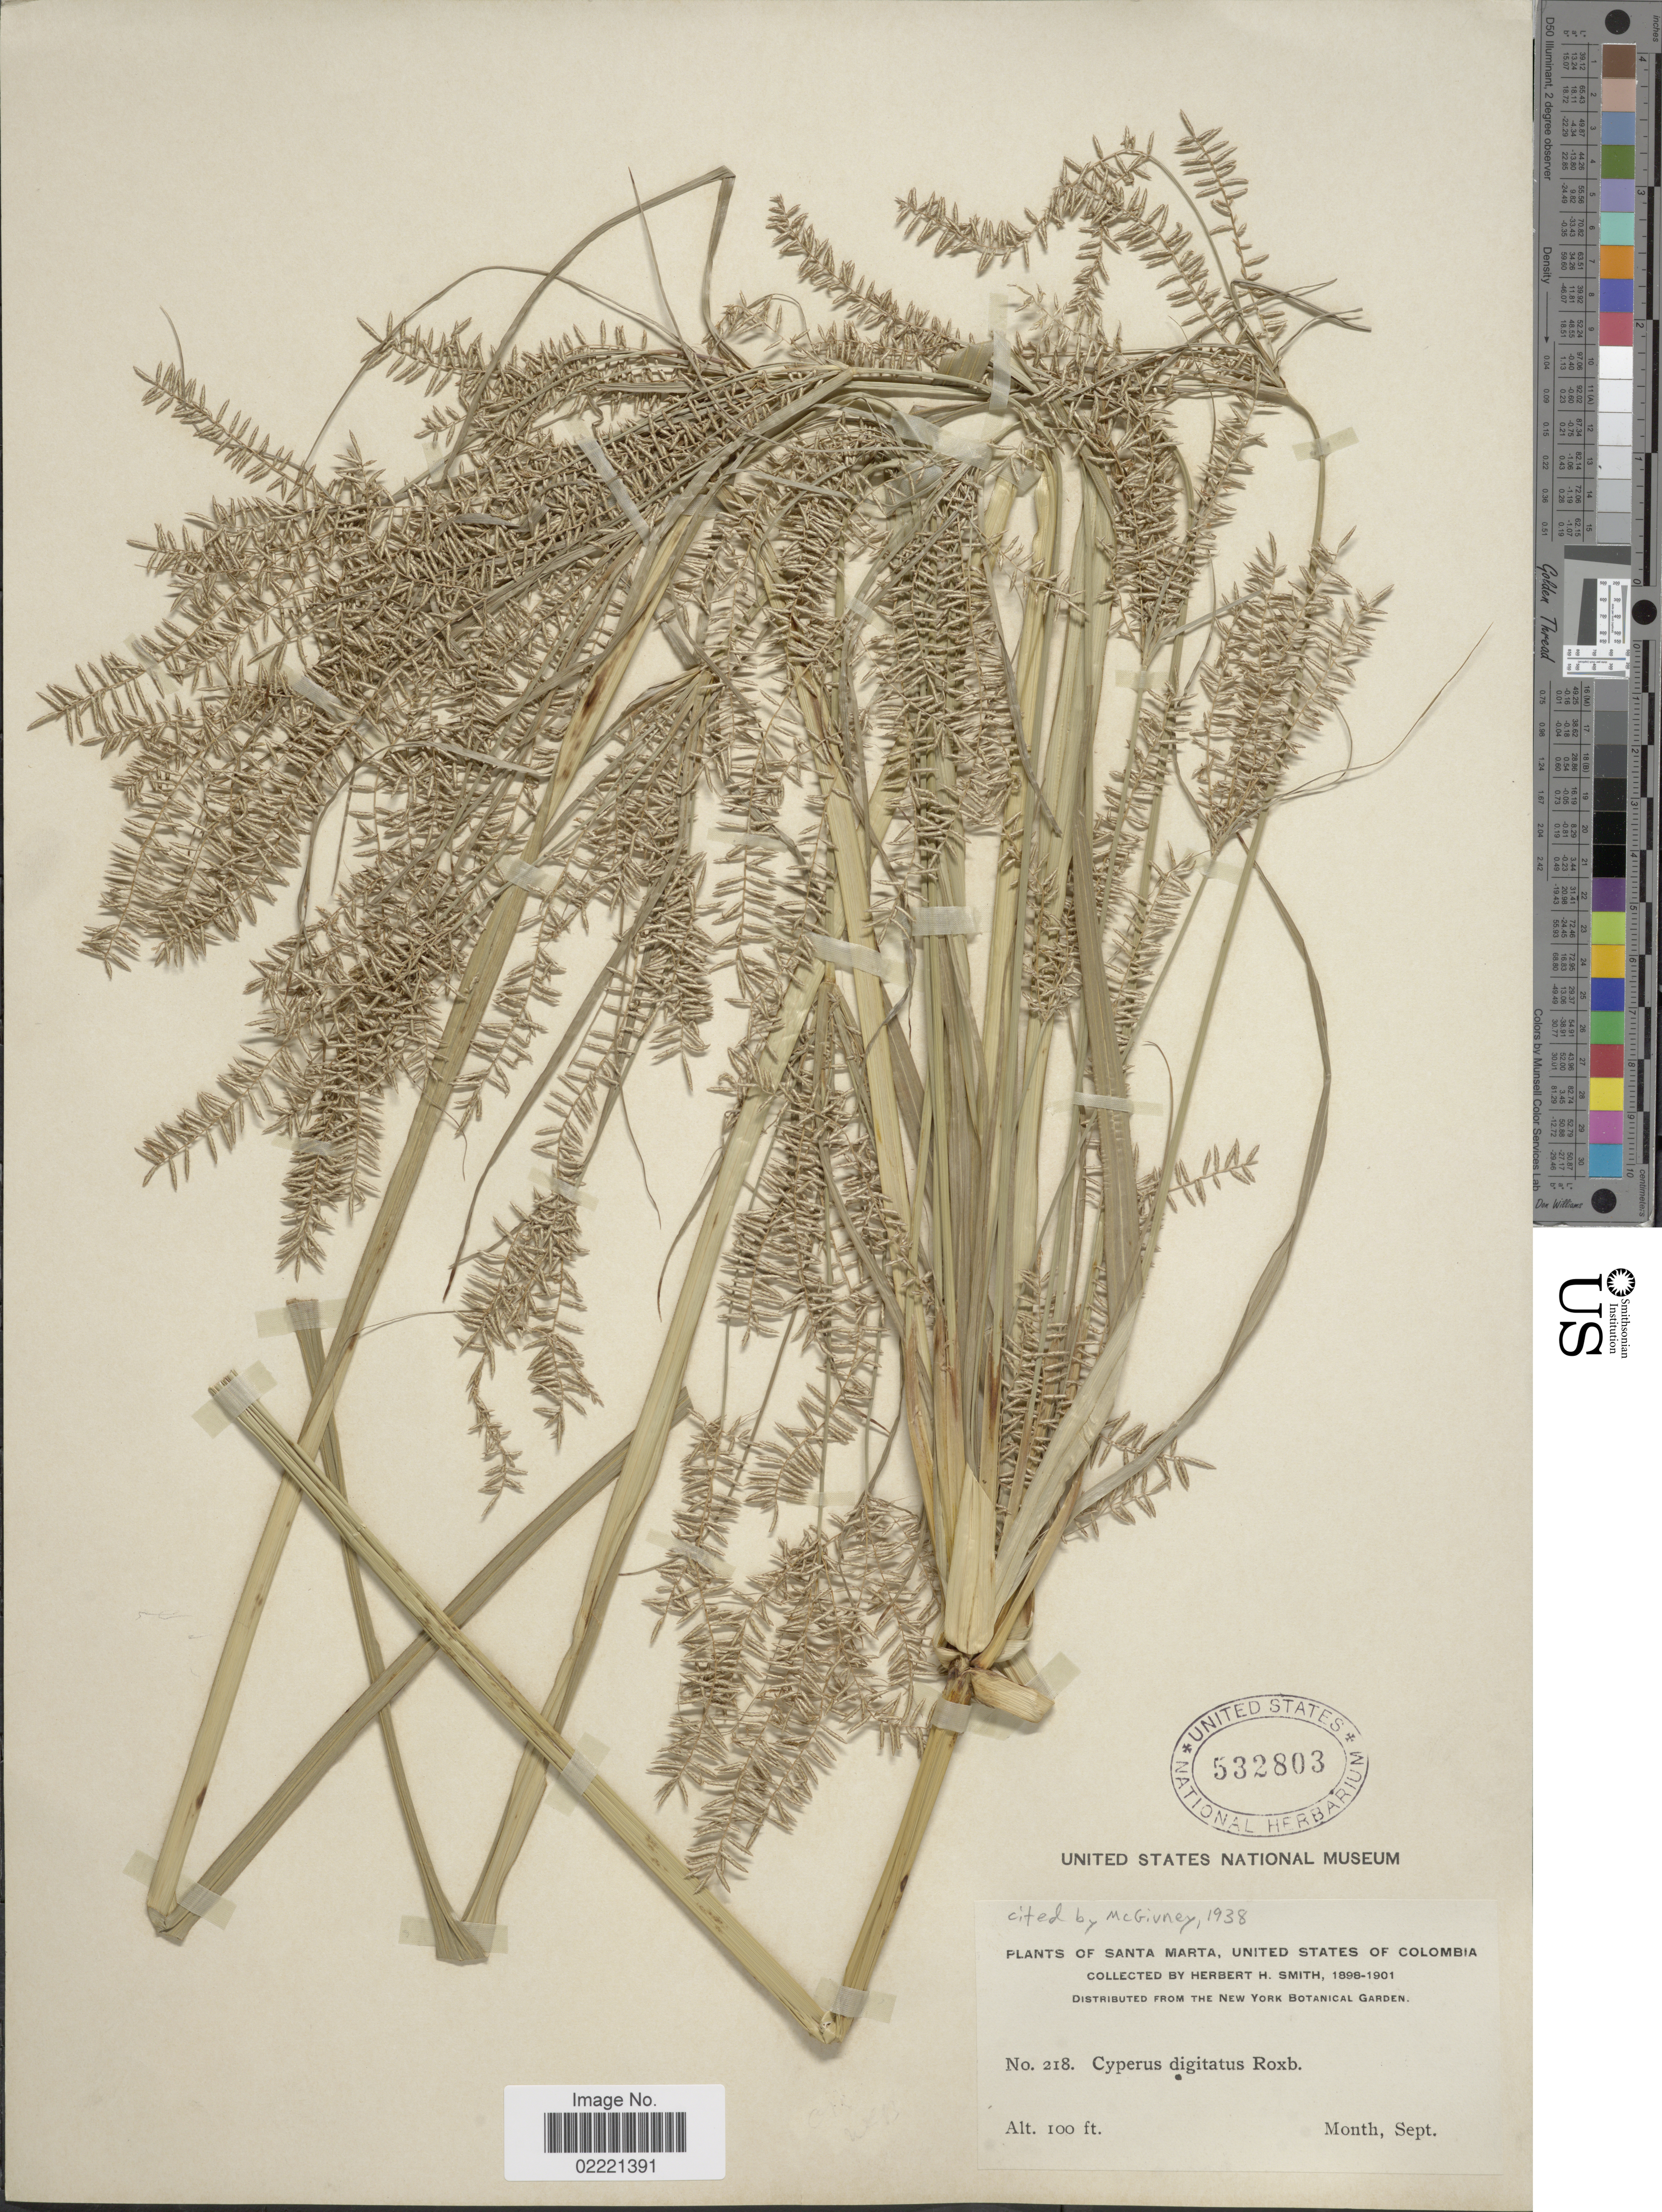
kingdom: Plantae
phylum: Tracheophyta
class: Liliopsida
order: Poales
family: Cyperaceae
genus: Cyperus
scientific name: Cyperus digitatus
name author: Roxb.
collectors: Herbert H. Smith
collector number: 218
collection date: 1898-09/1901-09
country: Colombia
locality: Santa Marta, United States of Colombia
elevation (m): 30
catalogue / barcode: US 532803